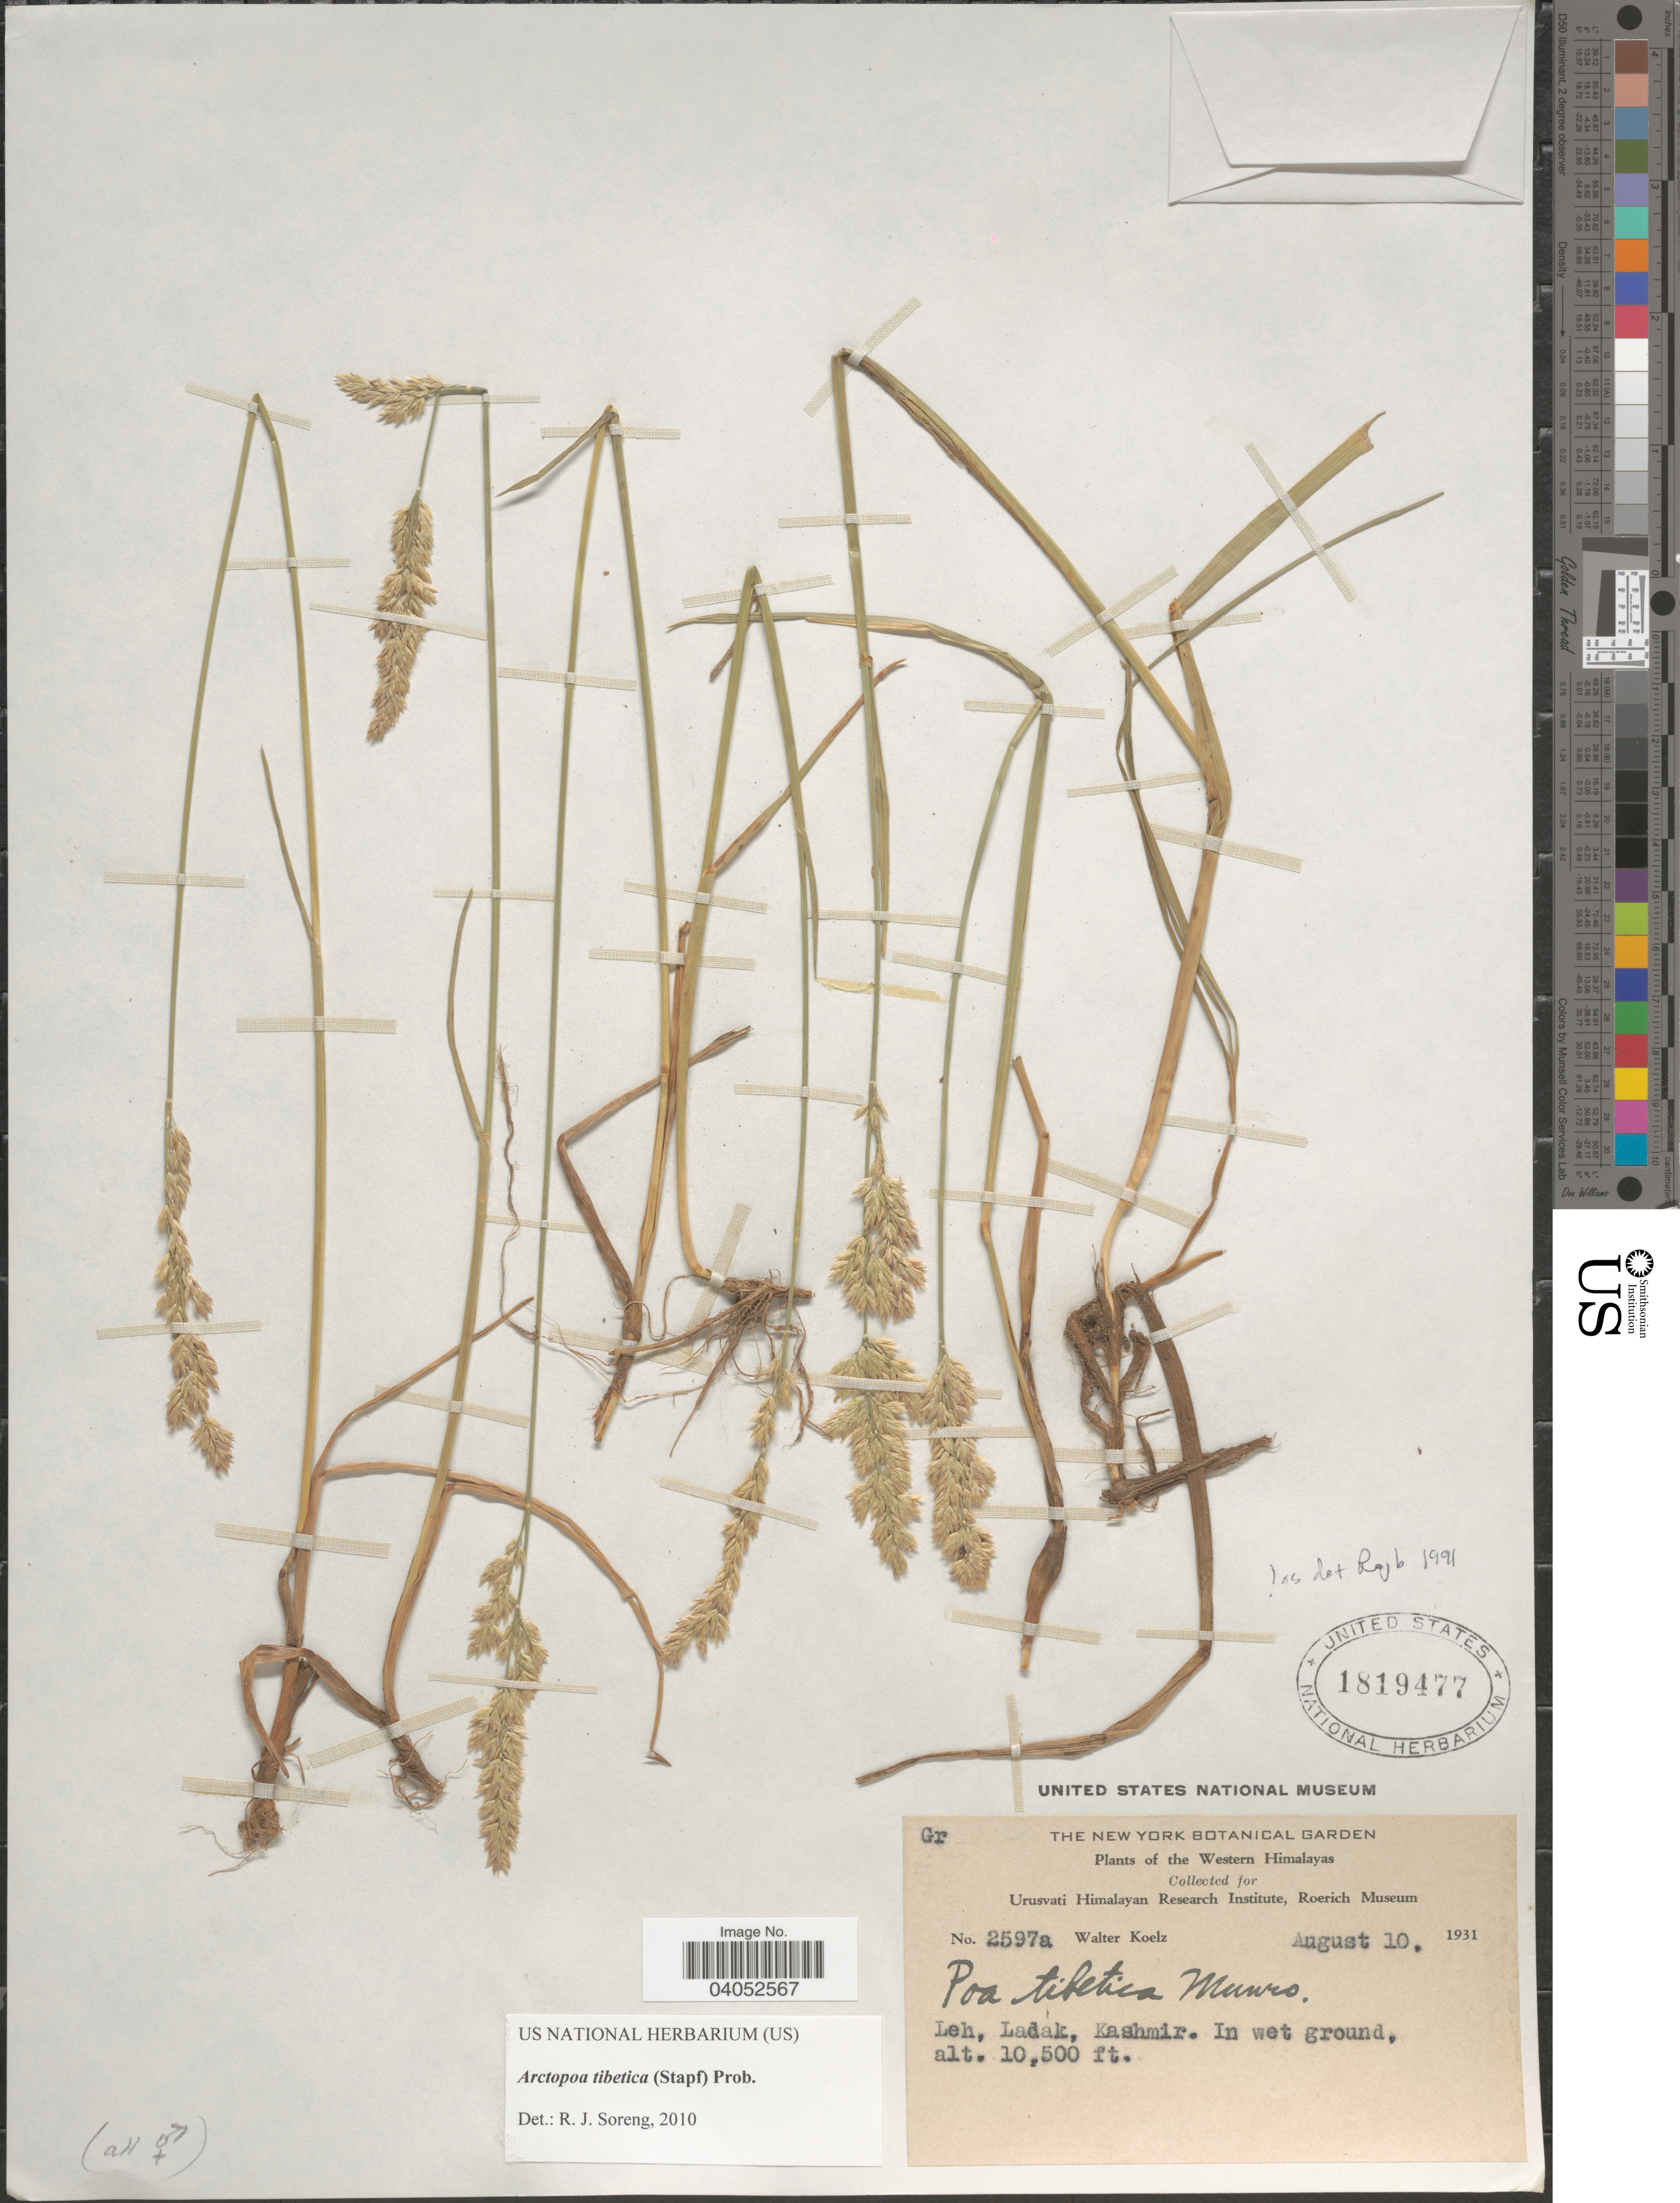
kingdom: Plantae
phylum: Tracheophyta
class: Liliopsida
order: Poales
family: Poaceae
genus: Arctopoa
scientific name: Arctopoa tibetica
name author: (Munro ex Stapf) Prob.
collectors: W. N. Koelz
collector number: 2597a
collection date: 1931-08-10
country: India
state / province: Ladakh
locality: Western Himalayas. Leh, Ladak, Kashmir.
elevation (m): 3200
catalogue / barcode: US 1819477